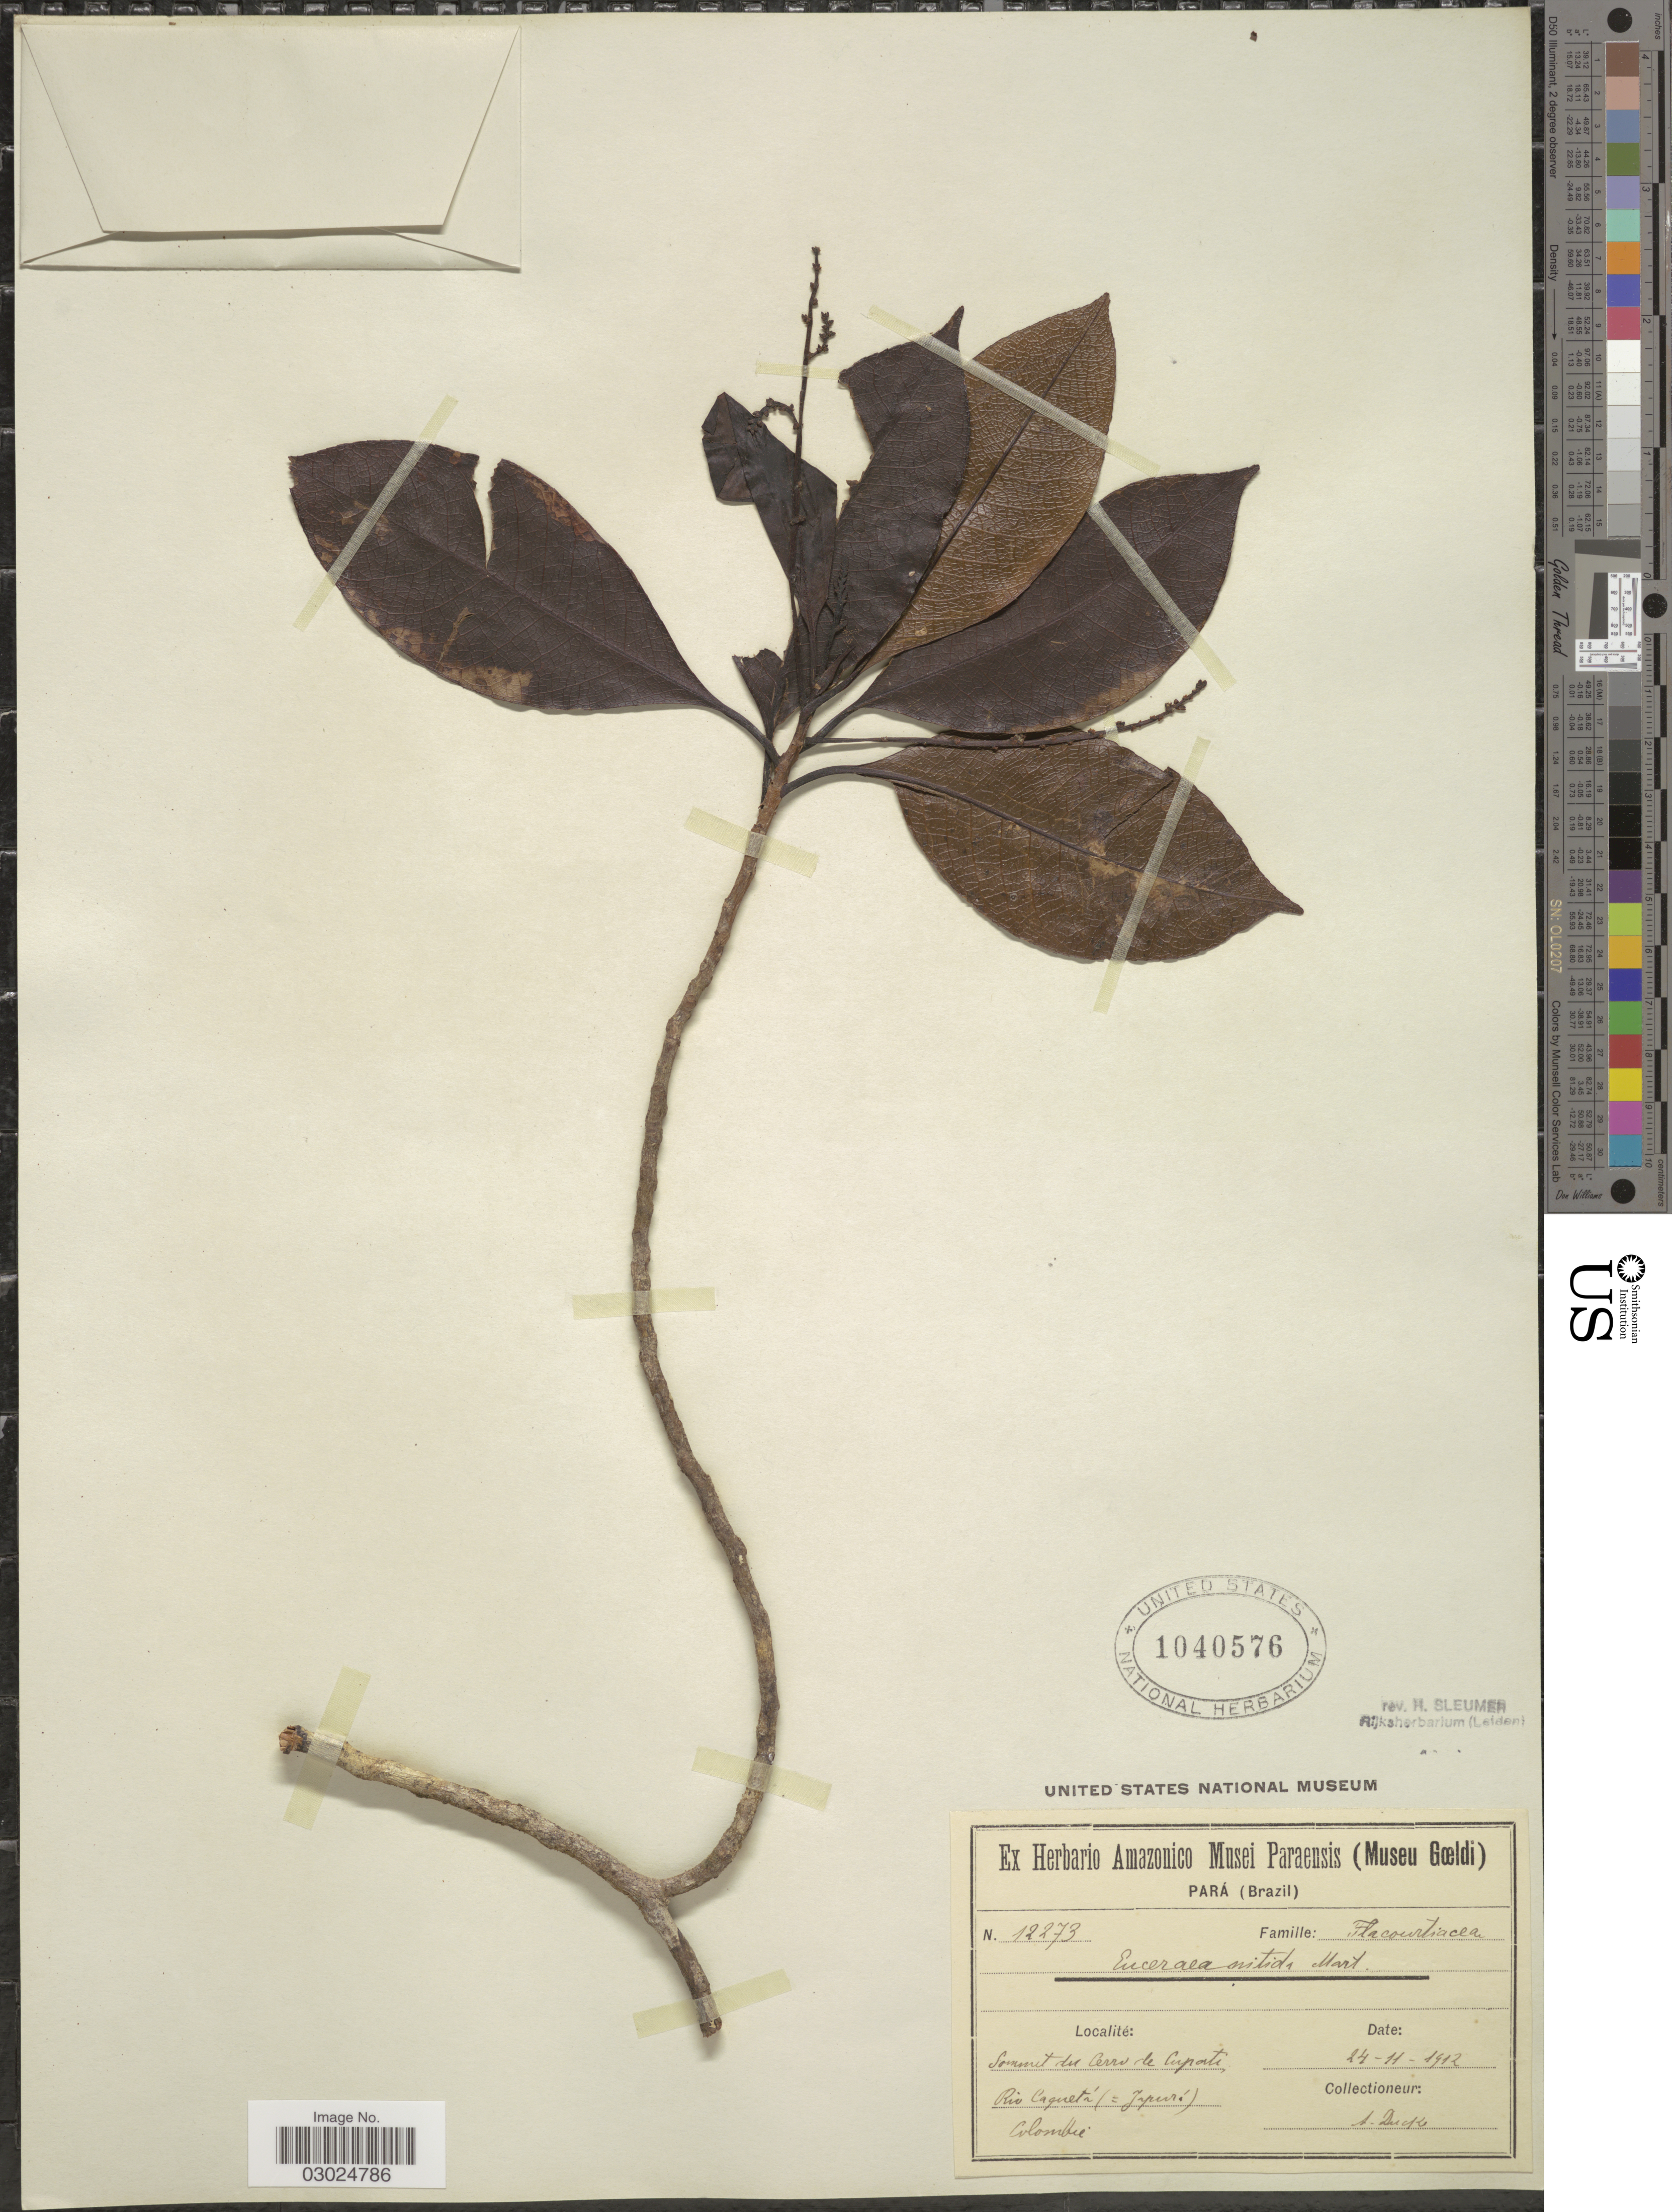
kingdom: Plantae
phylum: Tracheophyta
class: Magnoliopsida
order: Malpighiales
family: Salicaceae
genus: Casearia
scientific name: Casearia euceraea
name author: Mestier et al.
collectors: A. Ducke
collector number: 12273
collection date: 1912-11-24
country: Colombia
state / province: Caquetá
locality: Sommit du Cerro de Cupati, Rio Caquetá (=Japurá).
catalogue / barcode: US 1040576